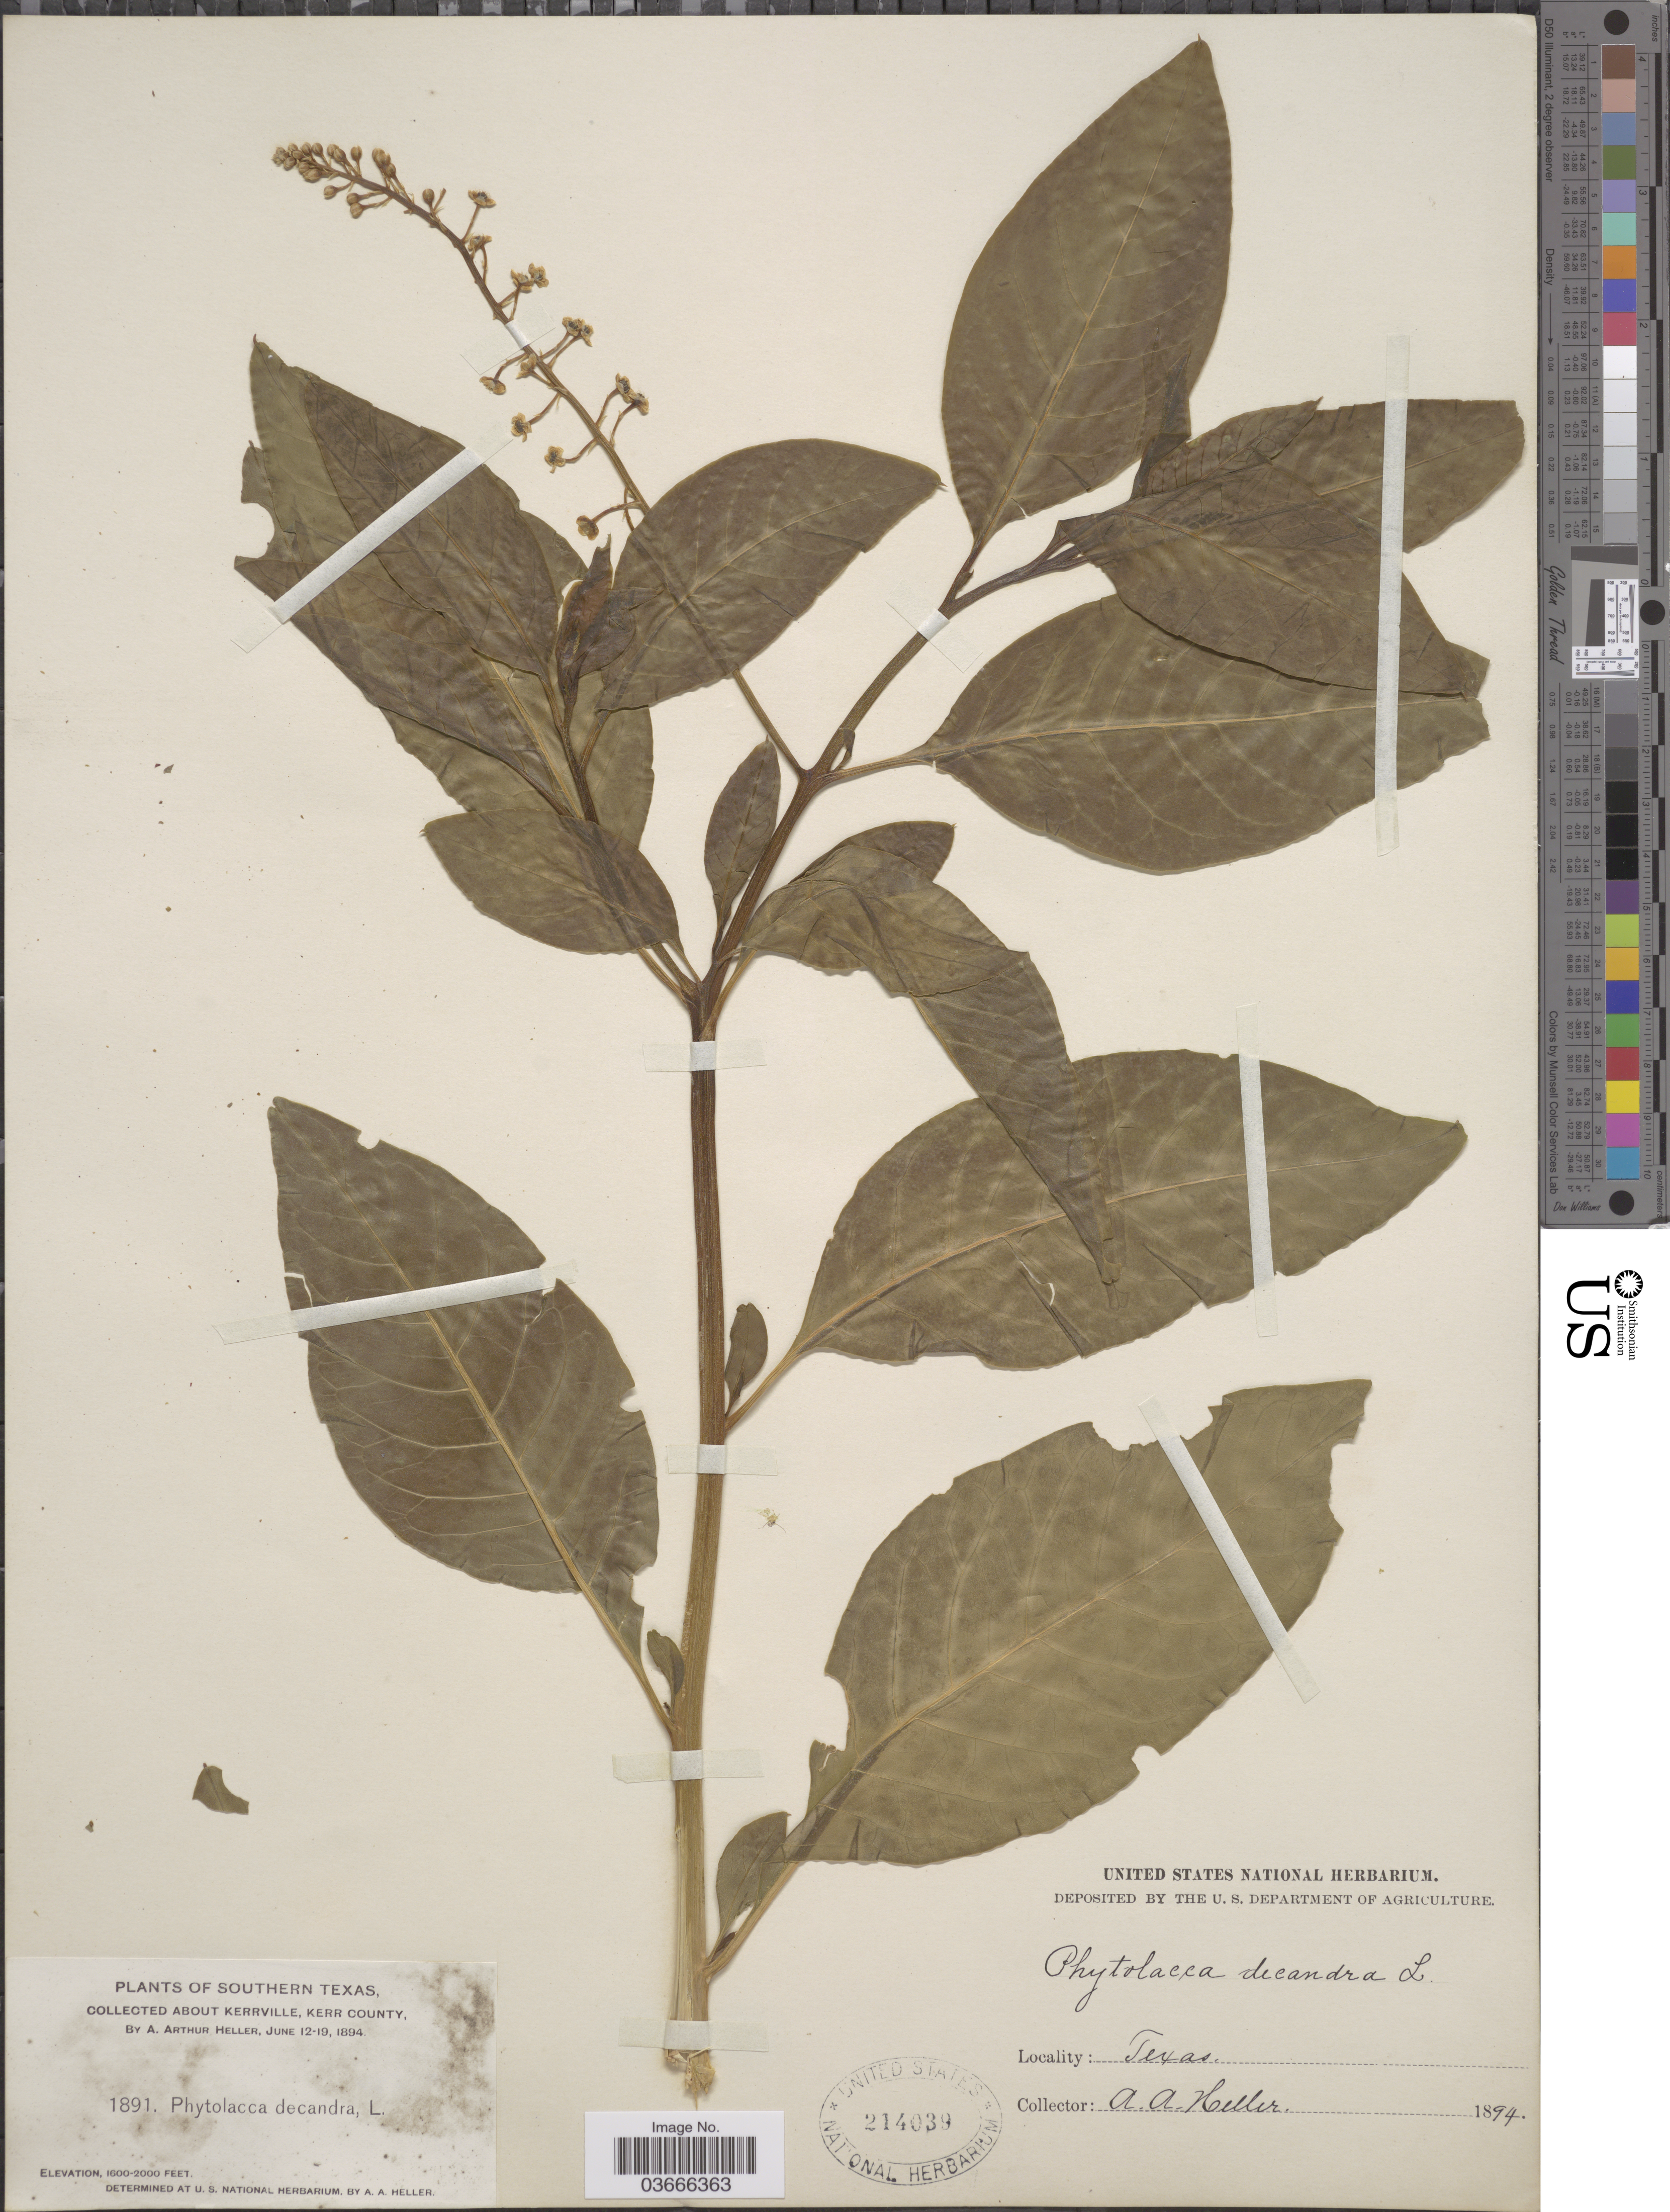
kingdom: Plantae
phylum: Tracheophyta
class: Magnoliopsida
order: Caryophyllales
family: Phytolaccaceae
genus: Phytolacca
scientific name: Phytolacca americana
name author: L.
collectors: A. A. Heller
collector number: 1891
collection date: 1894-06-12/1894-06-19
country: United States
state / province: Texas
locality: Southern Texas. About Kerrville, Kerr County.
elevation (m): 488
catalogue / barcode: US 214039